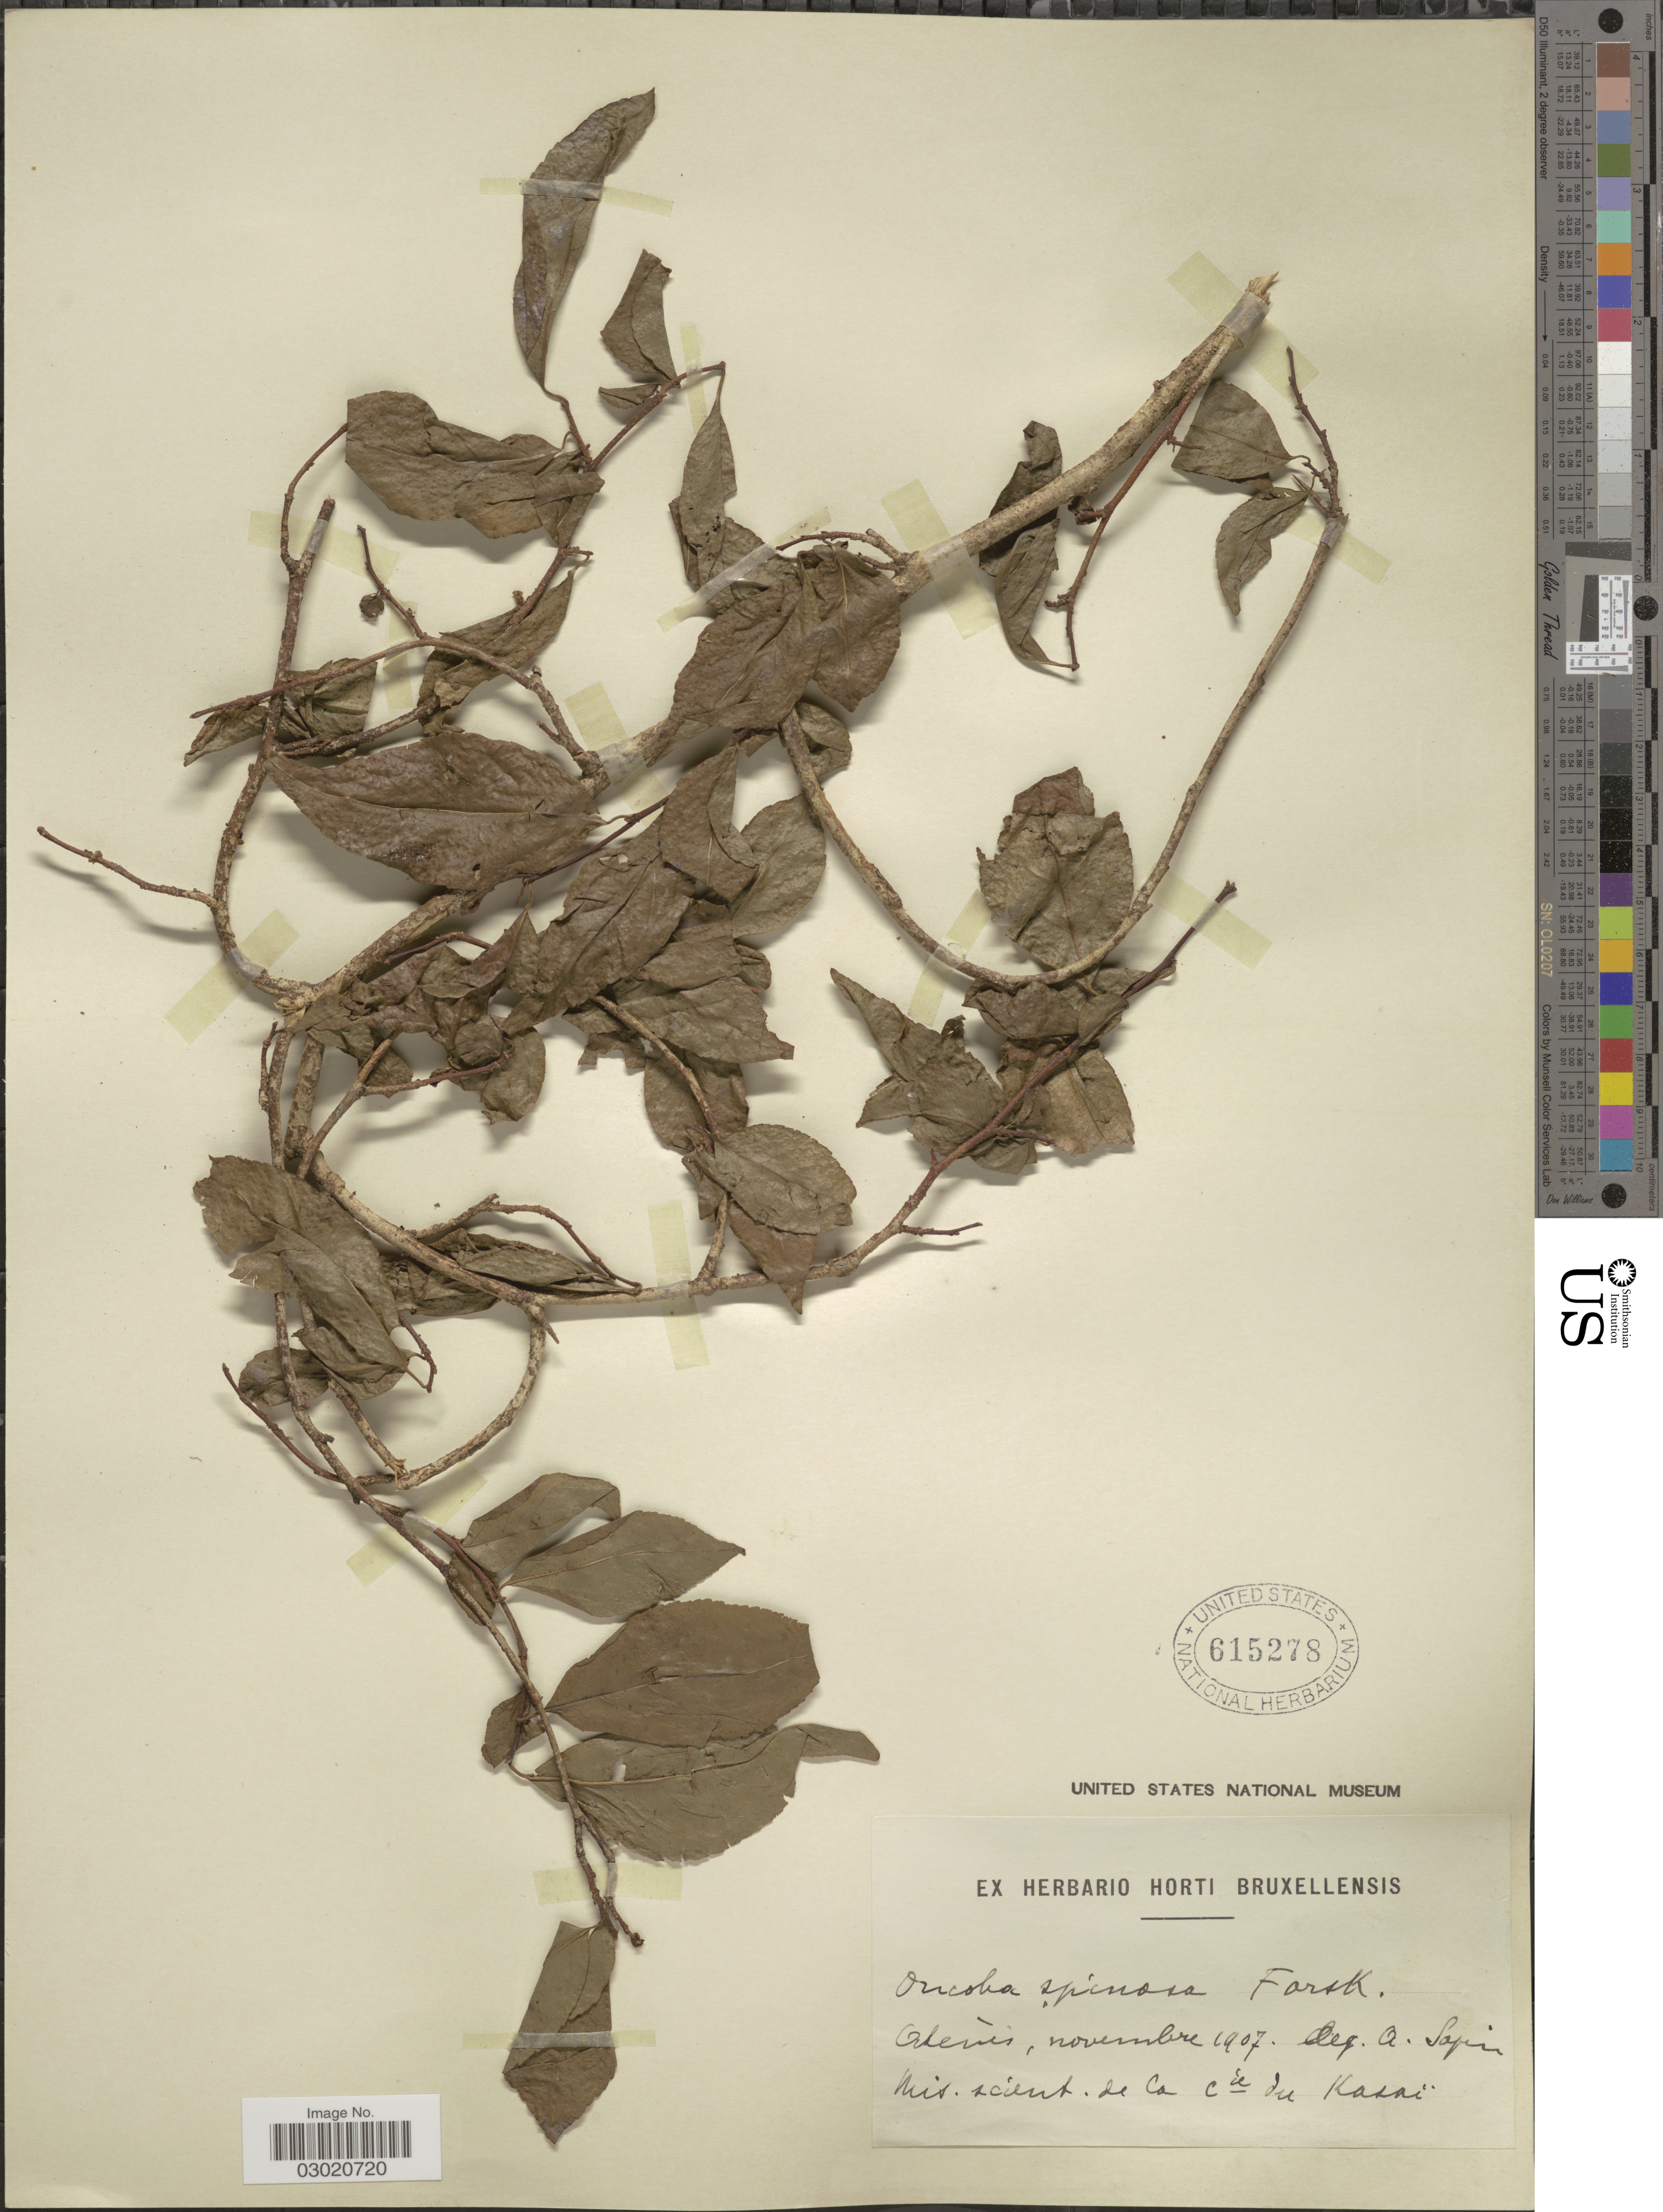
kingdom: Plantae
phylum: Tracheophyta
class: Magnoliopsida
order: Malpighiales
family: Salicaceae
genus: Oncoba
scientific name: Oncoba spinosa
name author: Forssk.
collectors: A. Sapin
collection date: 1907-11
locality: Atevis. [interpreted]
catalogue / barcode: US 615278